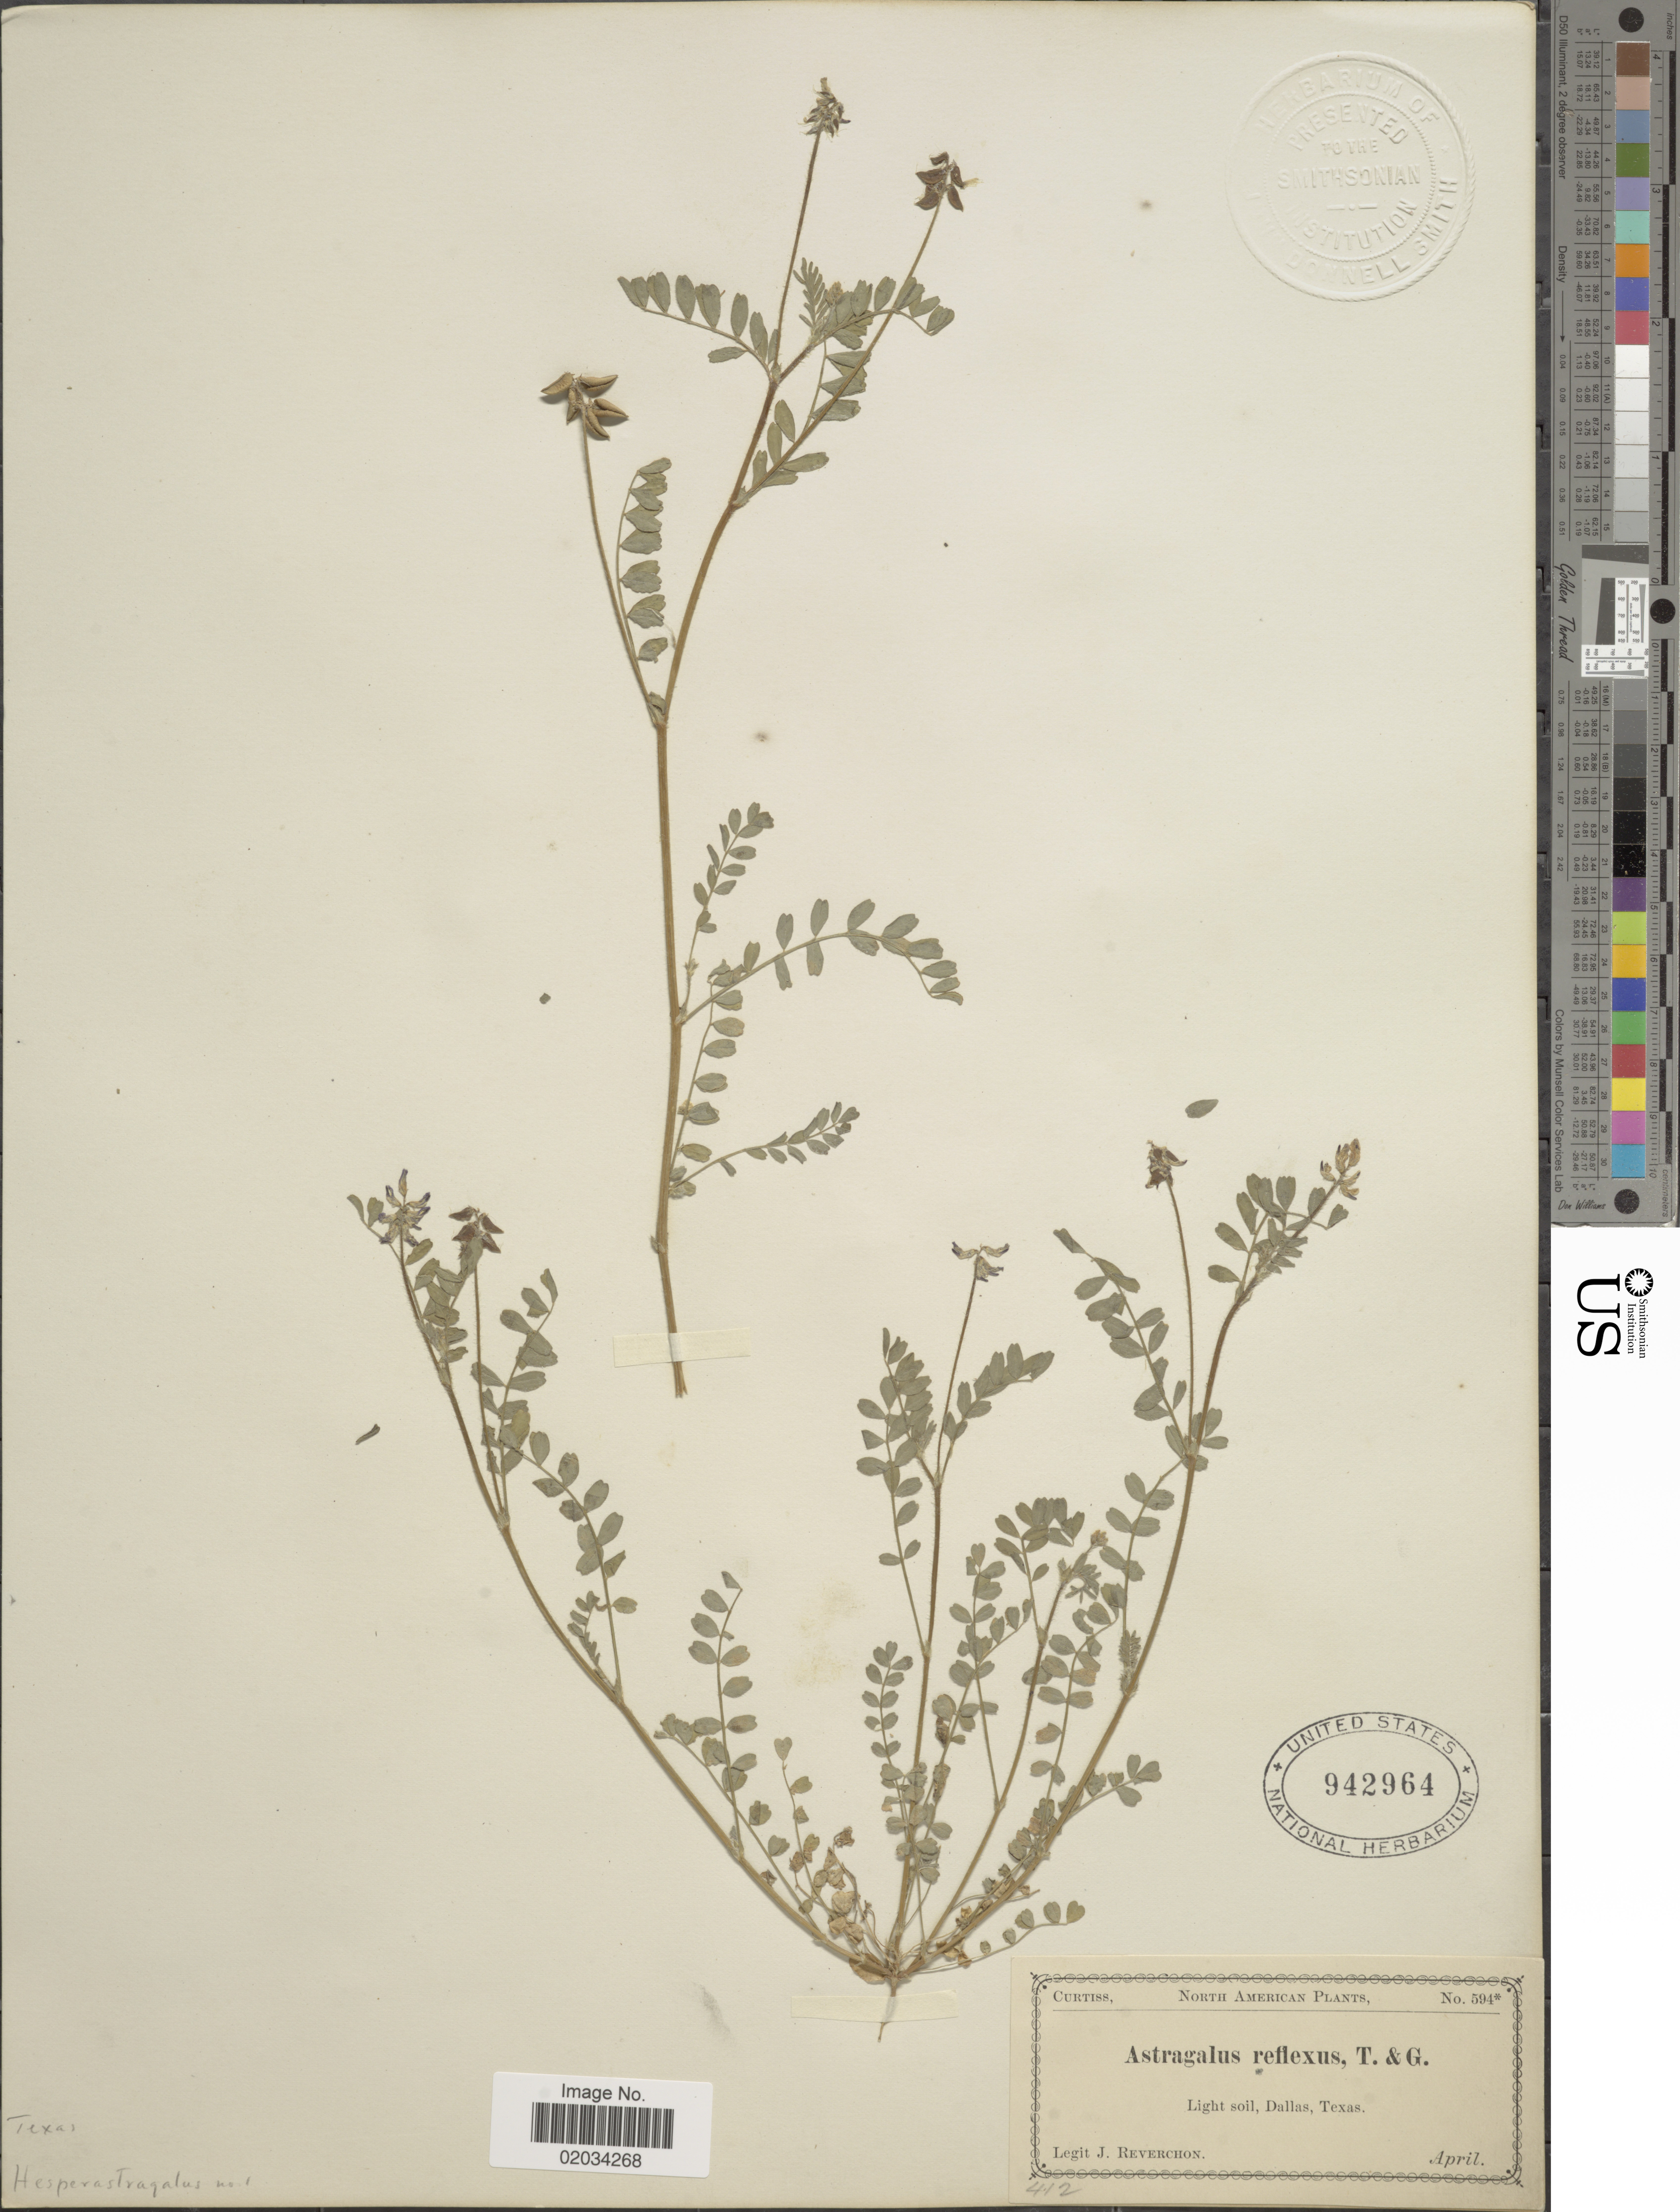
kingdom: Plantae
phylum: Tracheophyta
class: Magnoliopsida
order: Fabales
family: Fabaceae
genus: Astragalus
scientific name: Astragalus reflexus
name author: Torr. & A. Gray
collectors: J. Reverchon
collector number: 594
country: United States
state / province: Texas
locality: Dallas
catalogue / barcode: US 942964